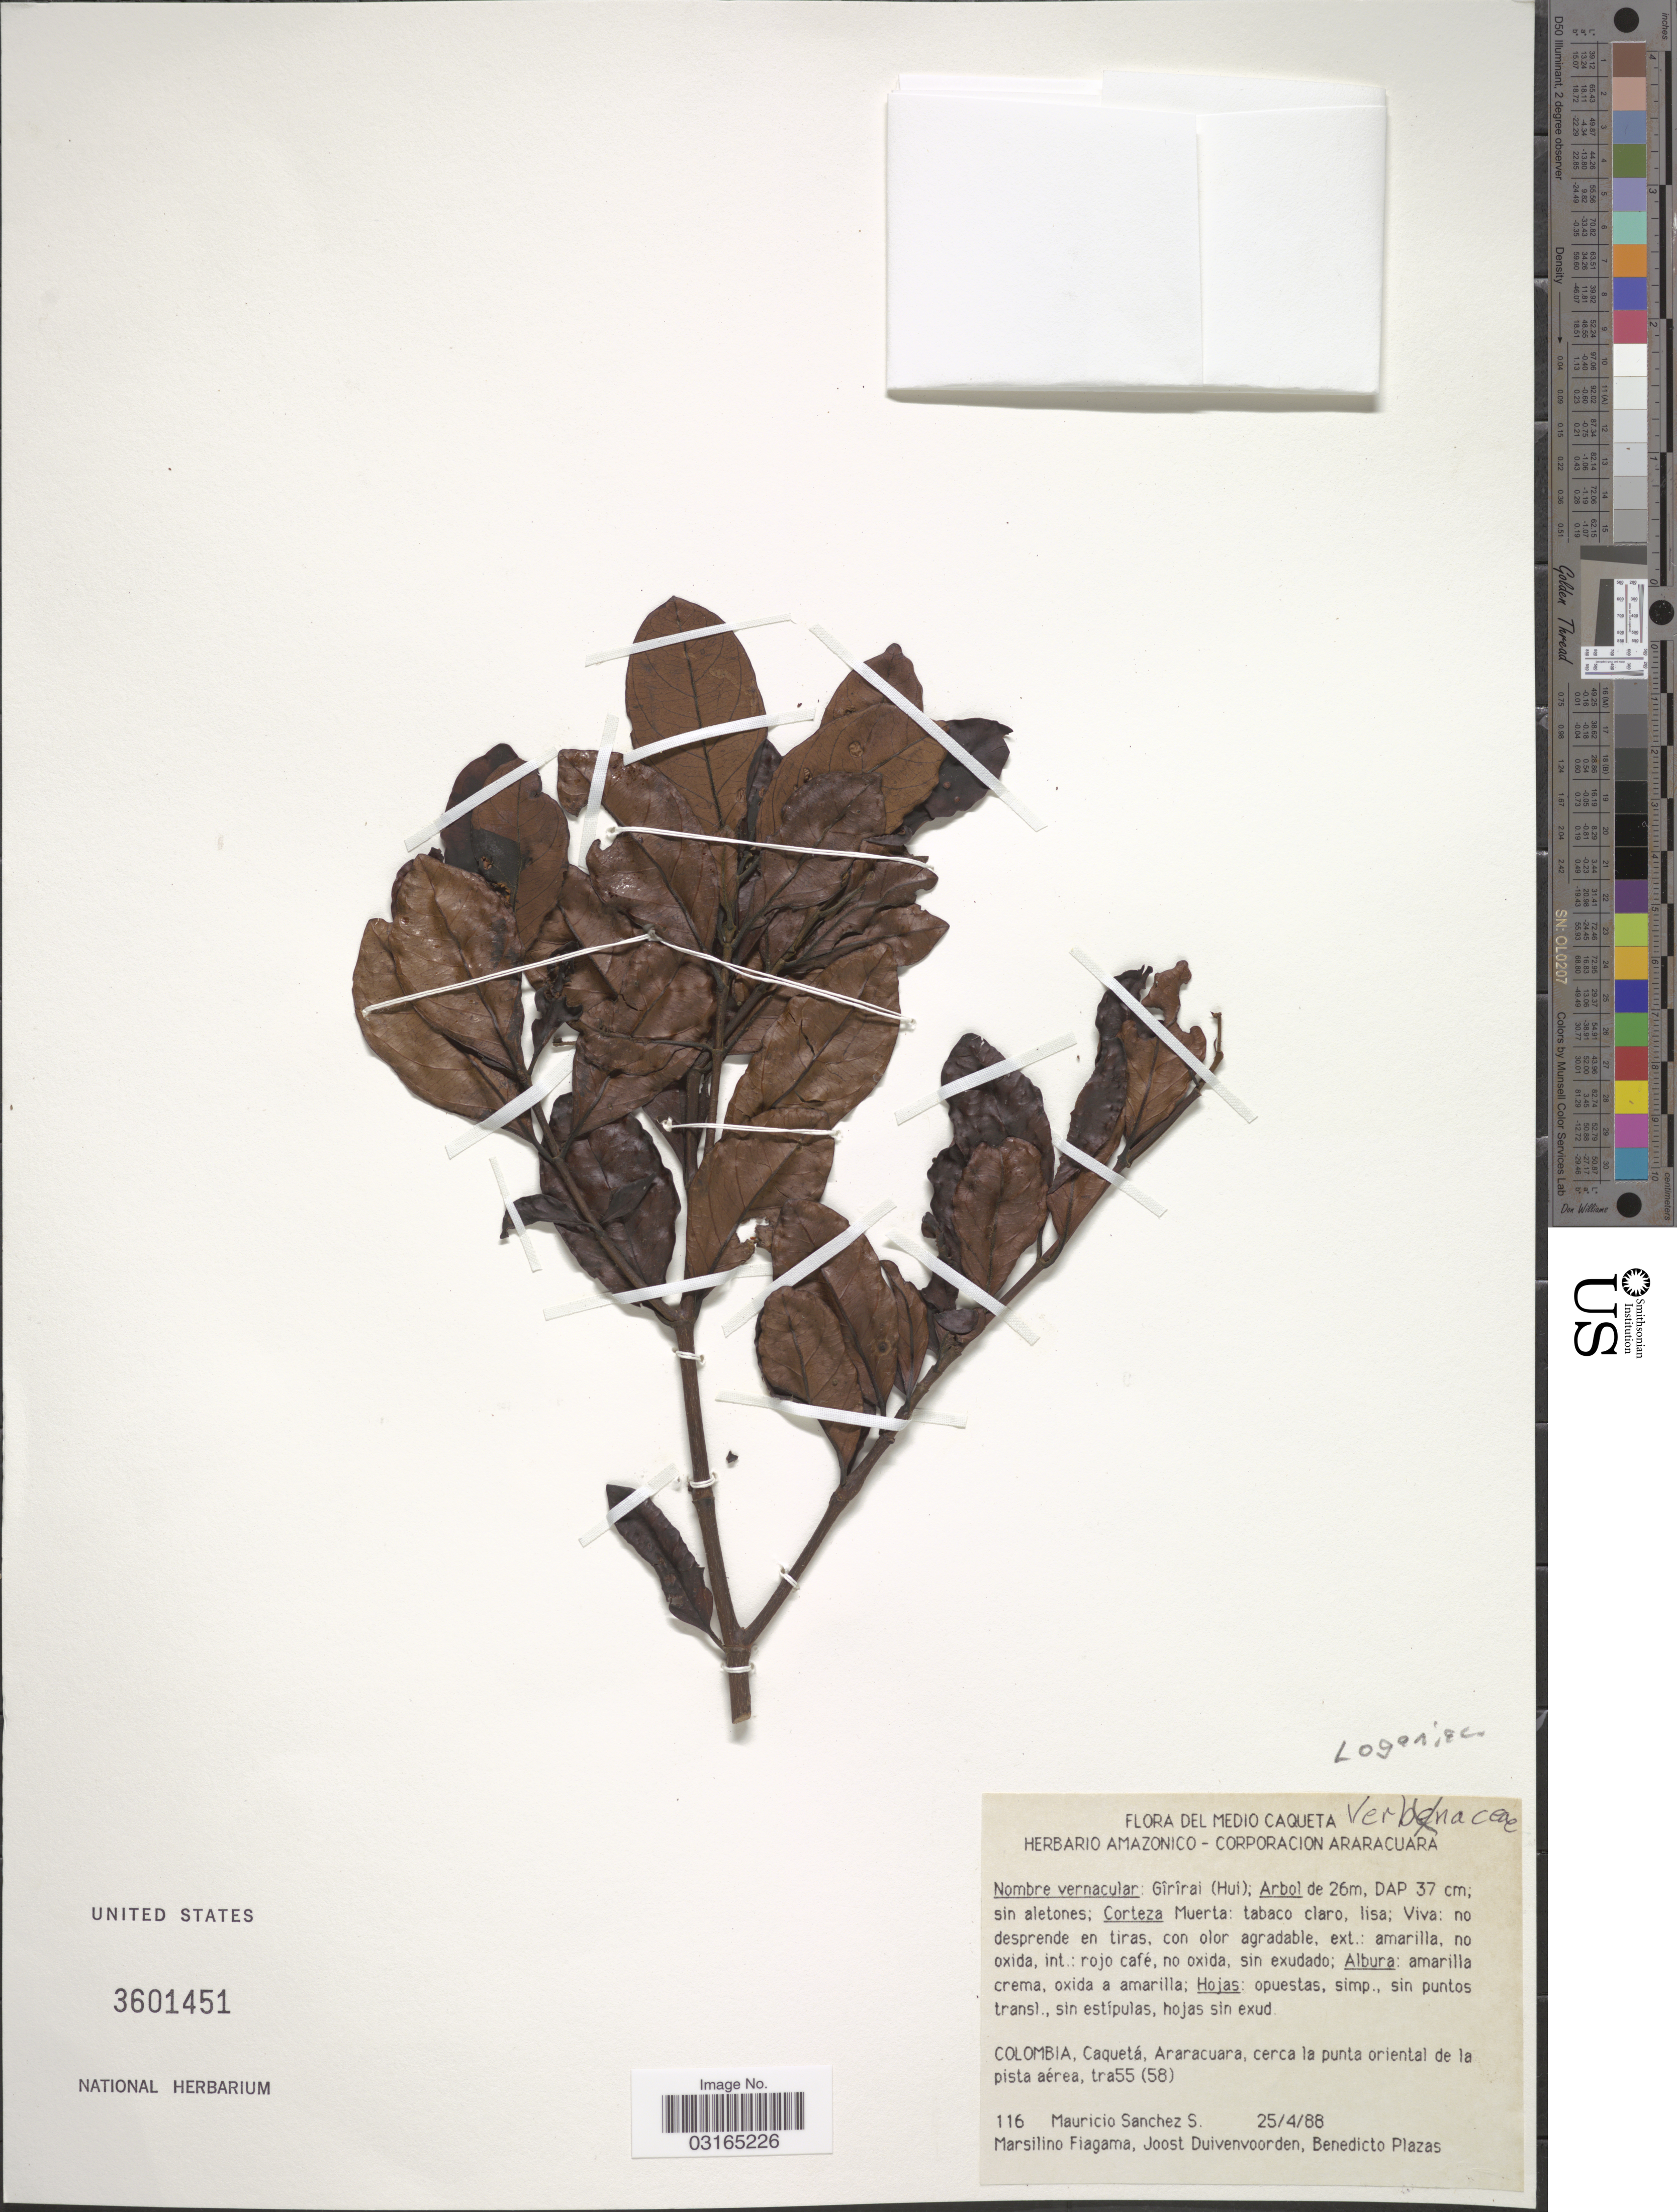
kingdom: Plantae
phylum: Tracheophyta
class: Magnoliopsida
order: Gentianales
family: Loganiaceae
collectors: M. Sanchez S., M. Fiagama, J. Duivenvoorden & B. Plazas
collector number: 116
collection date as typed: Transcribed d/m/y: 25/4/88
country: Colombia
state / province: Caquetá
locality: Medio Caqueta. Araracuara, cerca la punta oriental de la pista aérea, tra55 (58).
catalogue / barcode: US 3601451